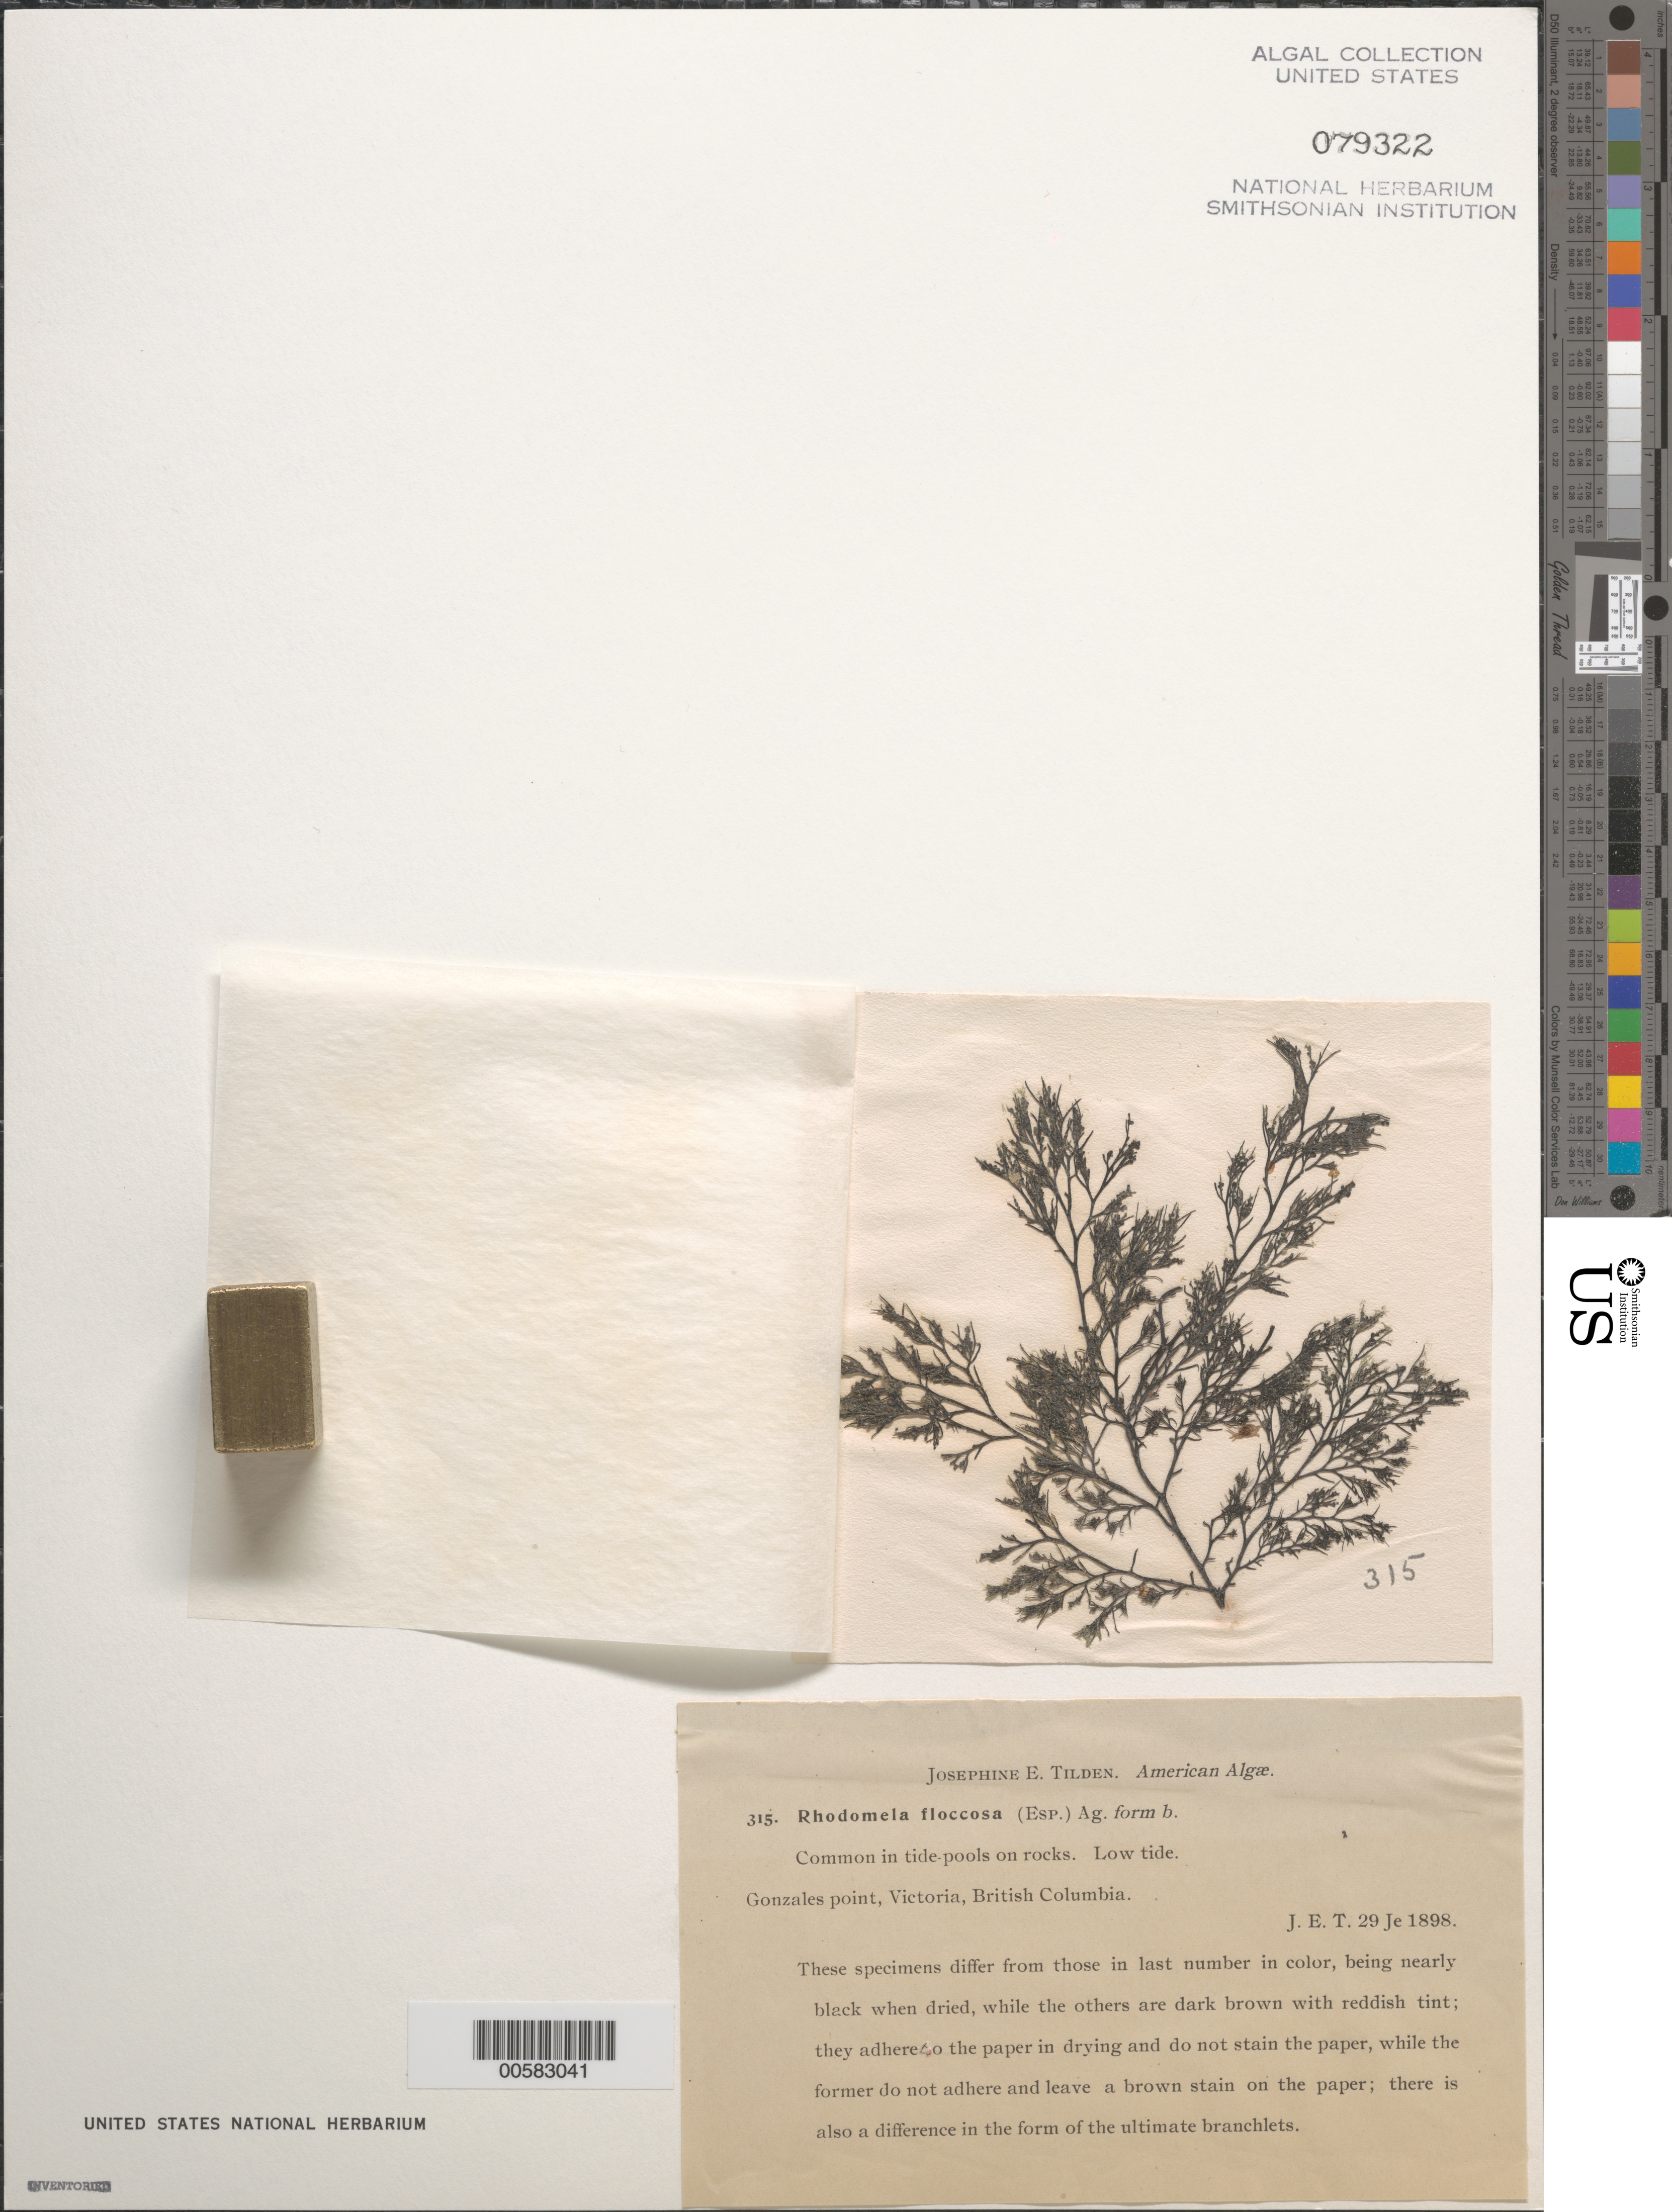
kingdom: Plantae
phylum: Rhodophyta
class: Florideophyceae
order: Ceramiales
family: Rhodomelaceae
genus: Odonthalia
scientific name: Odonthalia floccosa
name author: (Esper) Falkenb.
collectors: J. E. Tilden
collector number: JET 315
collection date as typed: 29 Jun 1898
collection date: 1898-06-29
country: Canada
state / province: British Columbia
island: Vancouver Island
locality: Gonzales Point, Victoria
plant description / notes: Tilden, American Algae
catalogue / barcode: US 79322